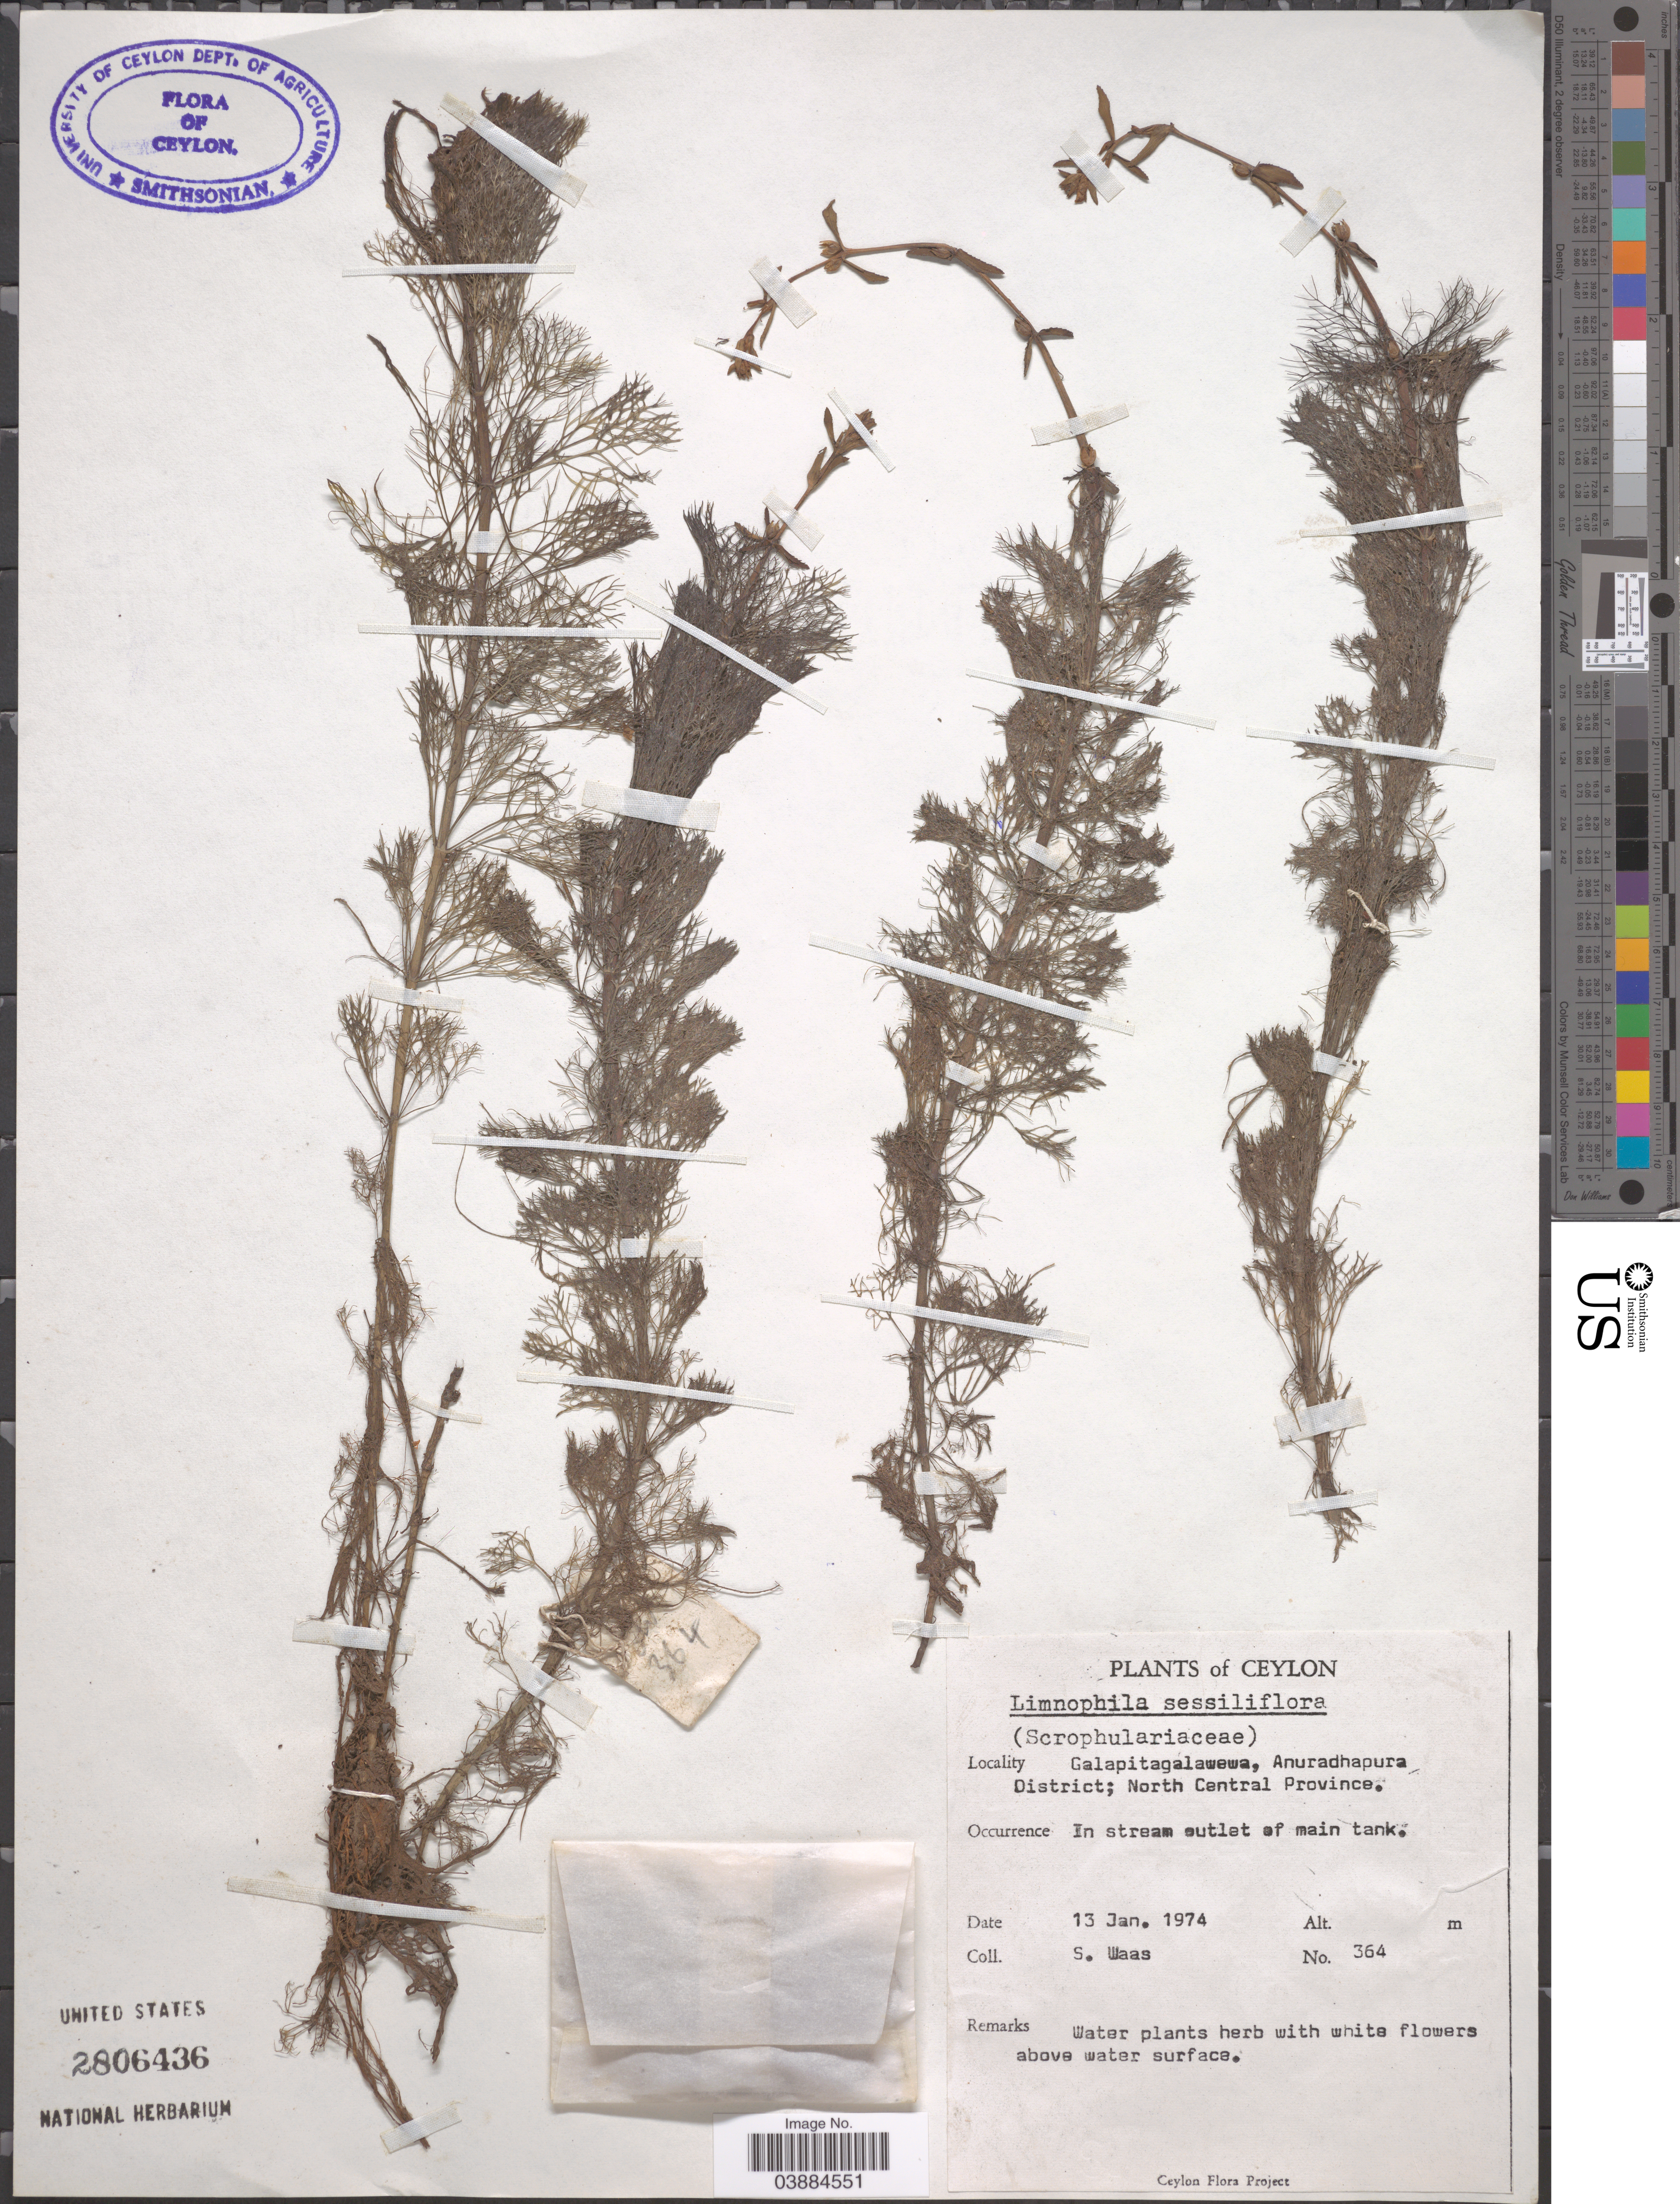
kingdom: Plantae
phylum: Tracheophyta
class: Magnoliopsida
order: Lamiales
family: Plantaginaceae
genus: Limnophila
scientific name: Limnophila sessiliflora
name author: (Vahl) Blume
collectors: S. Waas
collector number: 364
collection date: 1974-01-13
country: Sri Lanka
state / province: North Central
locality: Ceylon. Galapitagalawewa, Anuradhapura District.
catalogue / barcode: US 2806436